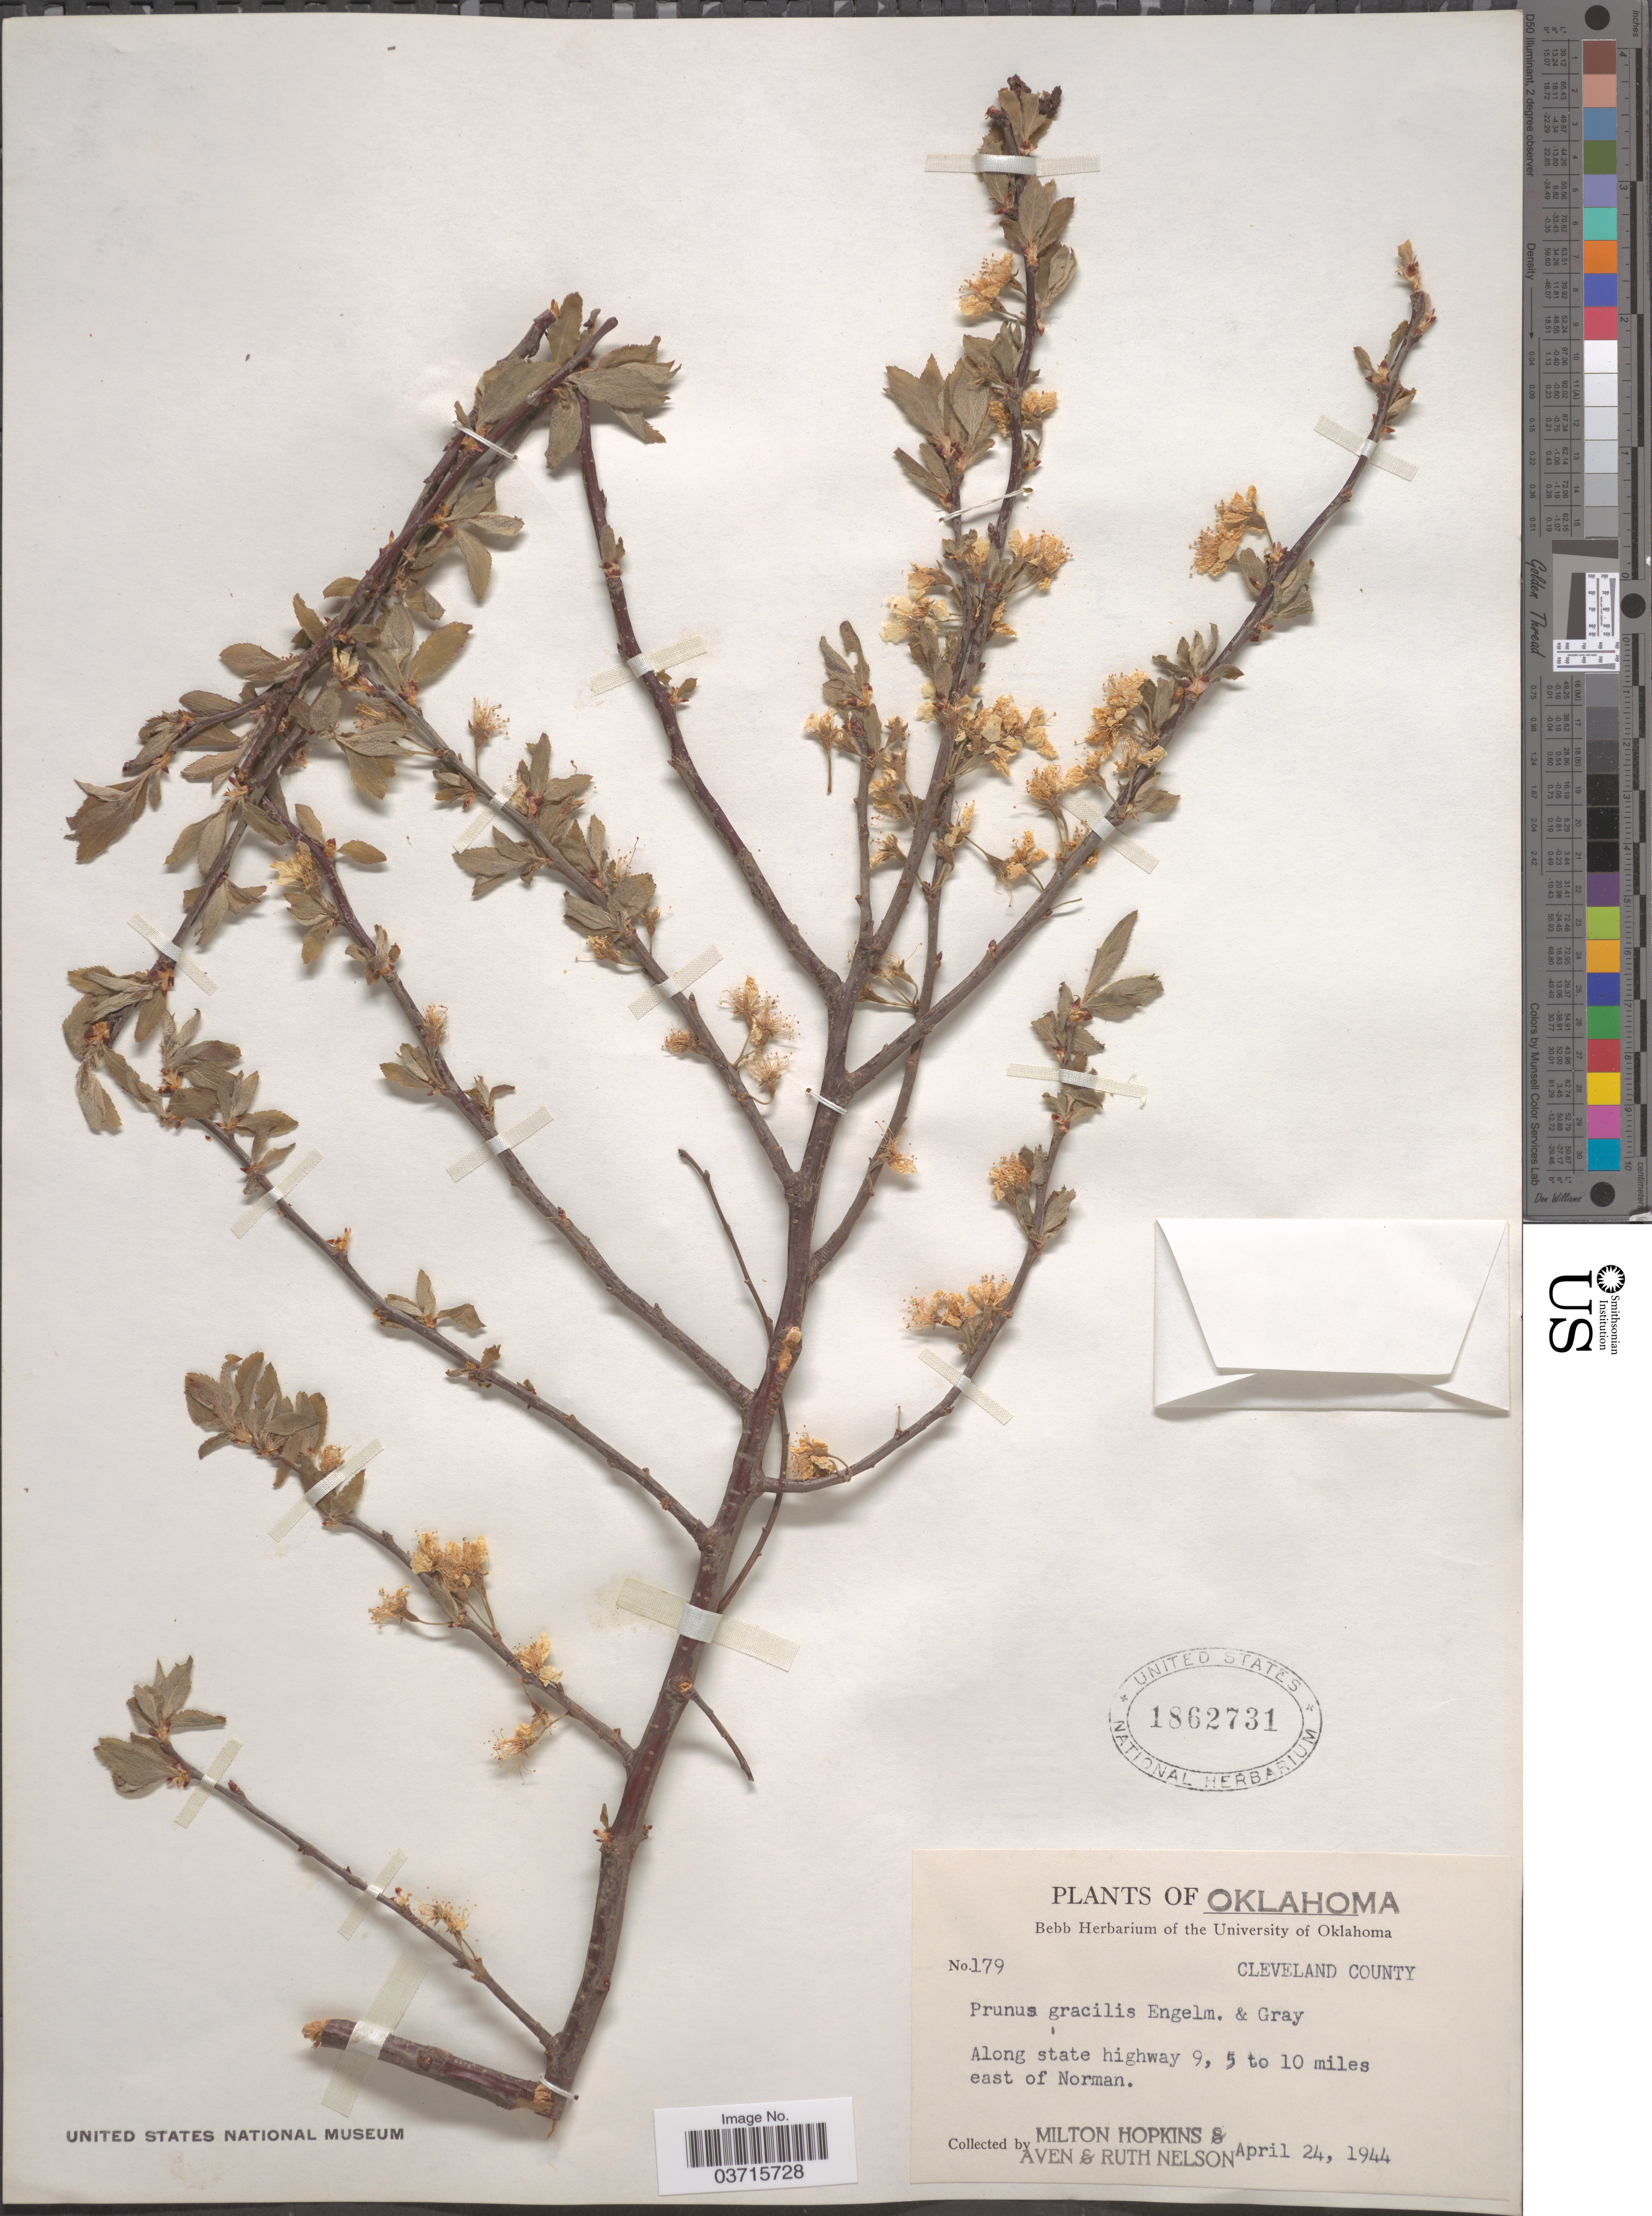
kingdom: Plantae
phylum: Tracheophyta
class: Magnoliopsida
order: Rosales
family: Rosaceae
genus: Prunus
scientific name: Prunus gracilis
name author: Engelm. & A. Gray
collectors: M. Hopkins, A. Nelson & R. A. Nelson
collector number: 179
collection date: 1944-04-24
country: United States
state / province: Oklahoma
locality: Cleveland County. Along state highway 9, 5 to 10 miles east of Norman.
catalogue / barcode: US 1862731